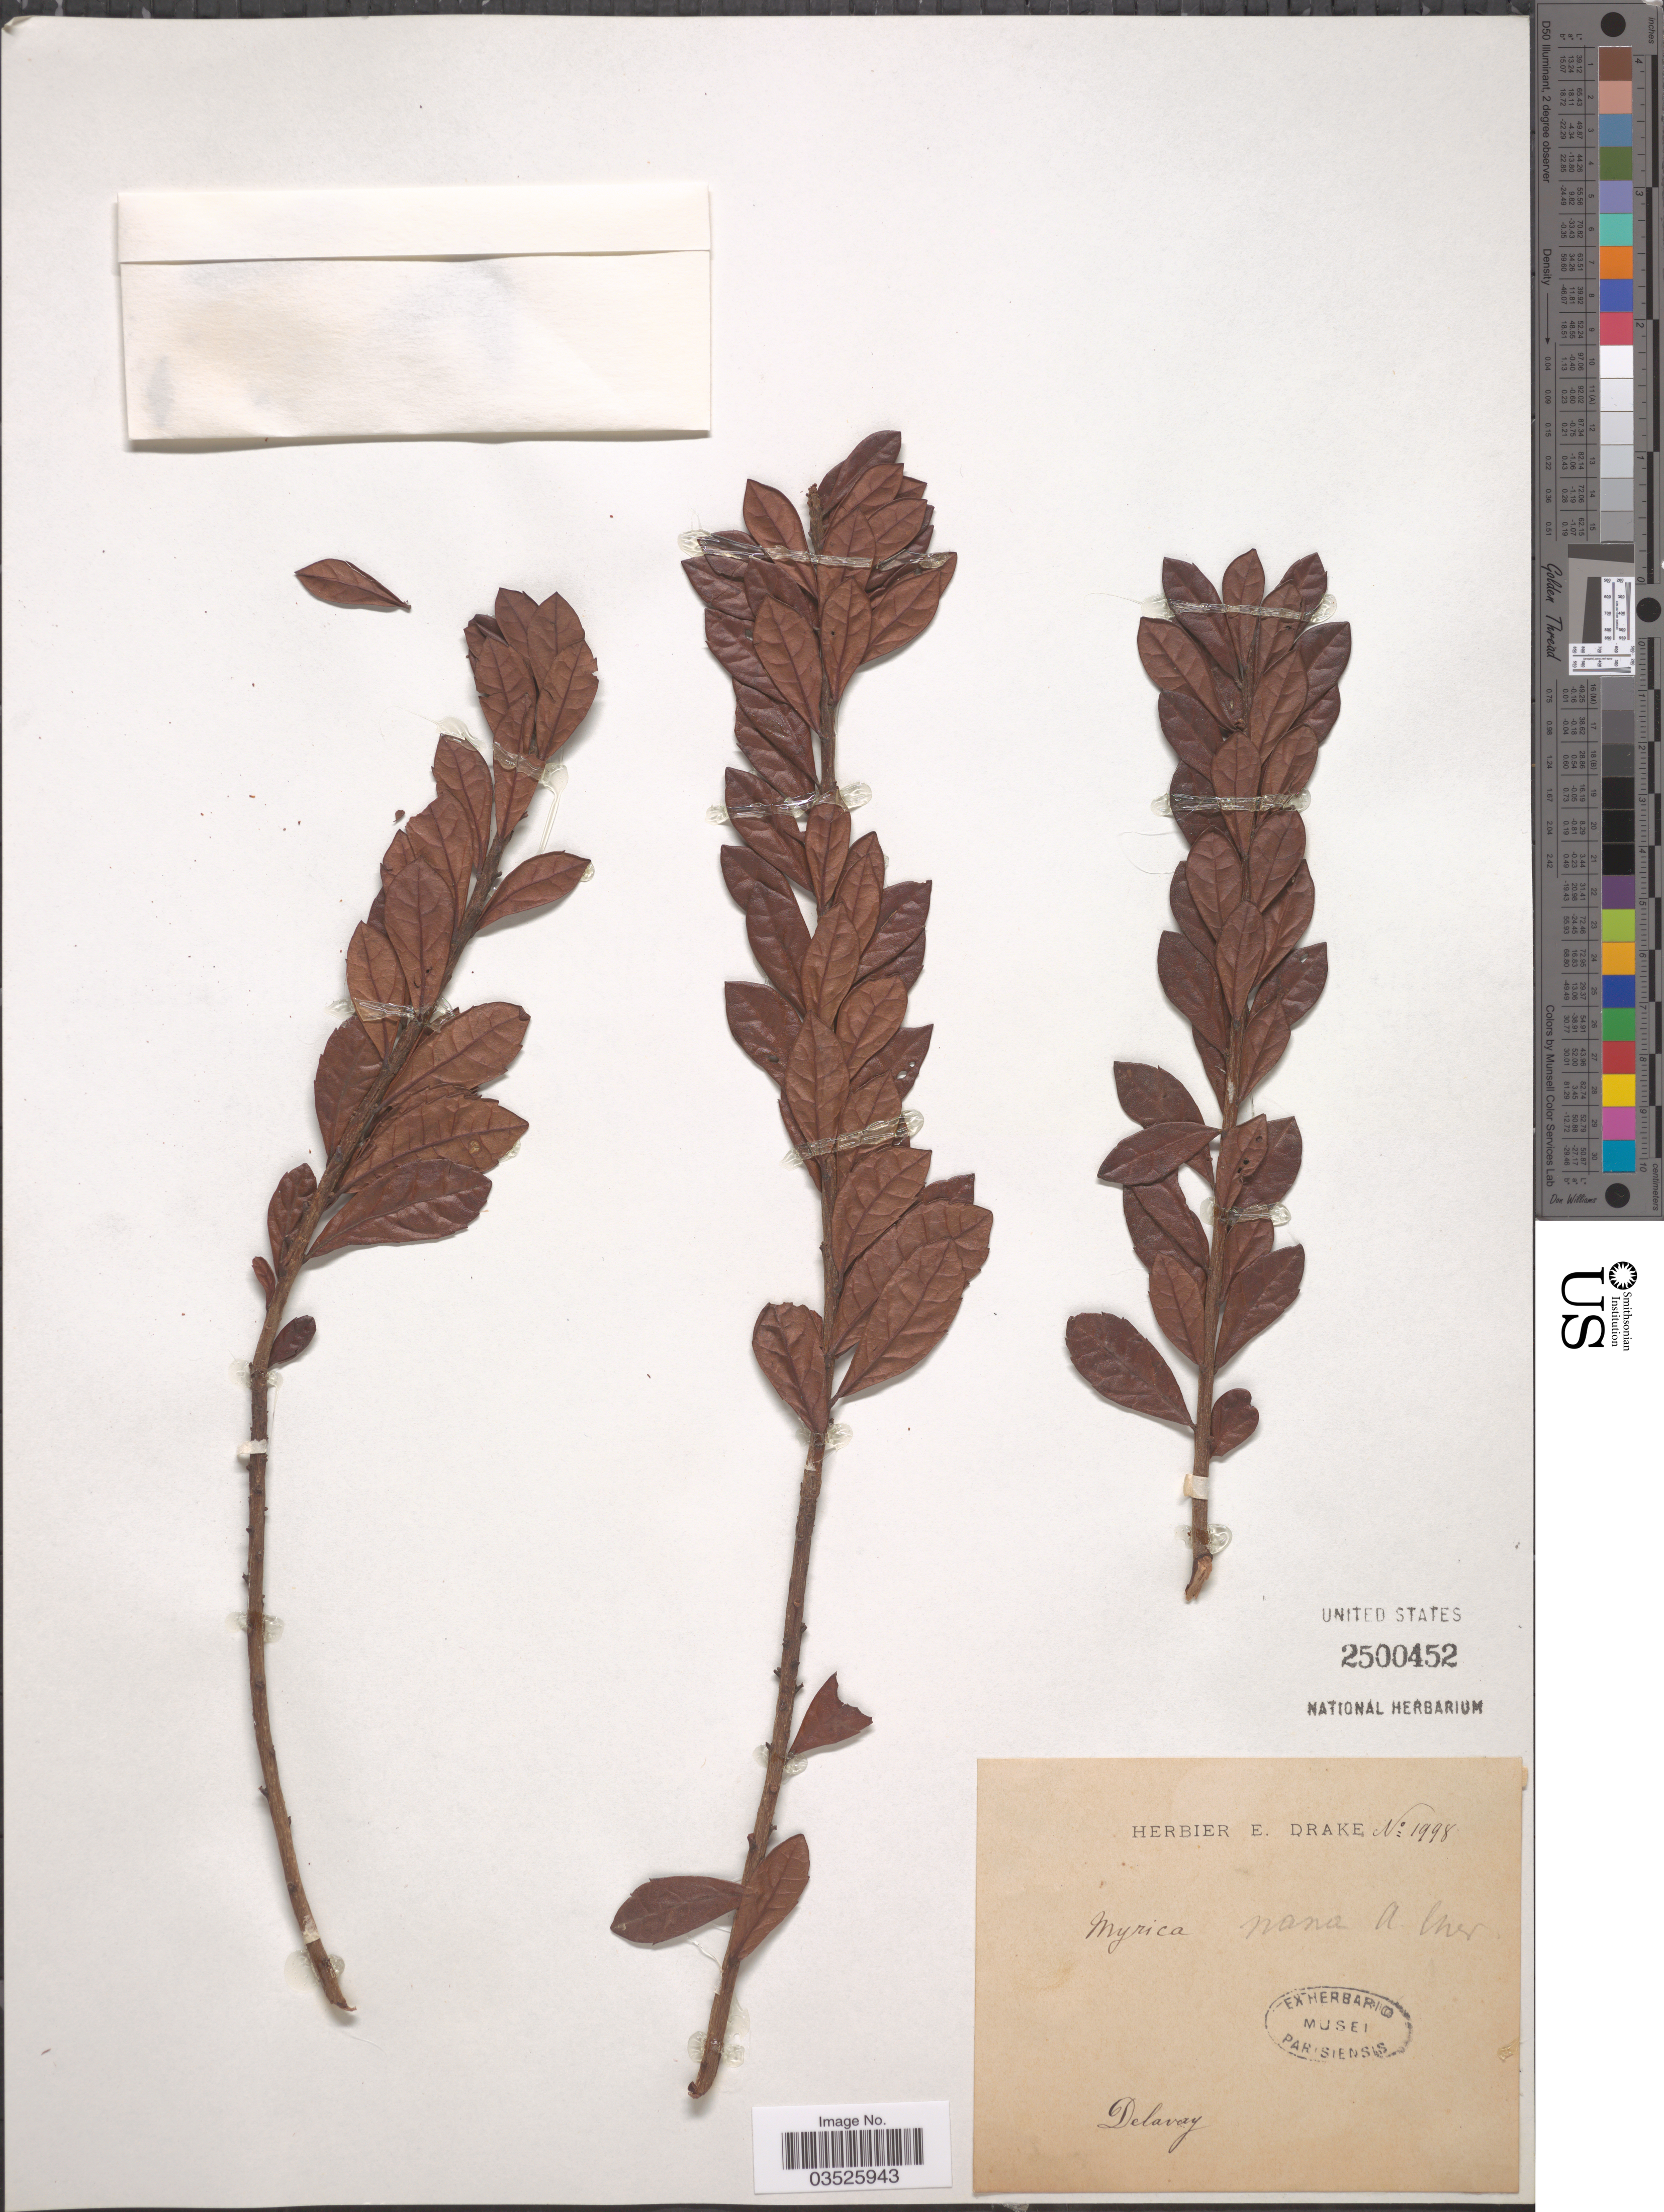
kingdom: Plantae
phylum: Tracheophyta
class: Magnoliopsida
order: Fagales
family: Myricaceae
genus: Morella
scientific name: Morella nana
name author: (A. Chev.) J. Herb.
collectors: Delavay, --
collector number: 1998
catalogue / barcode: US 2500452